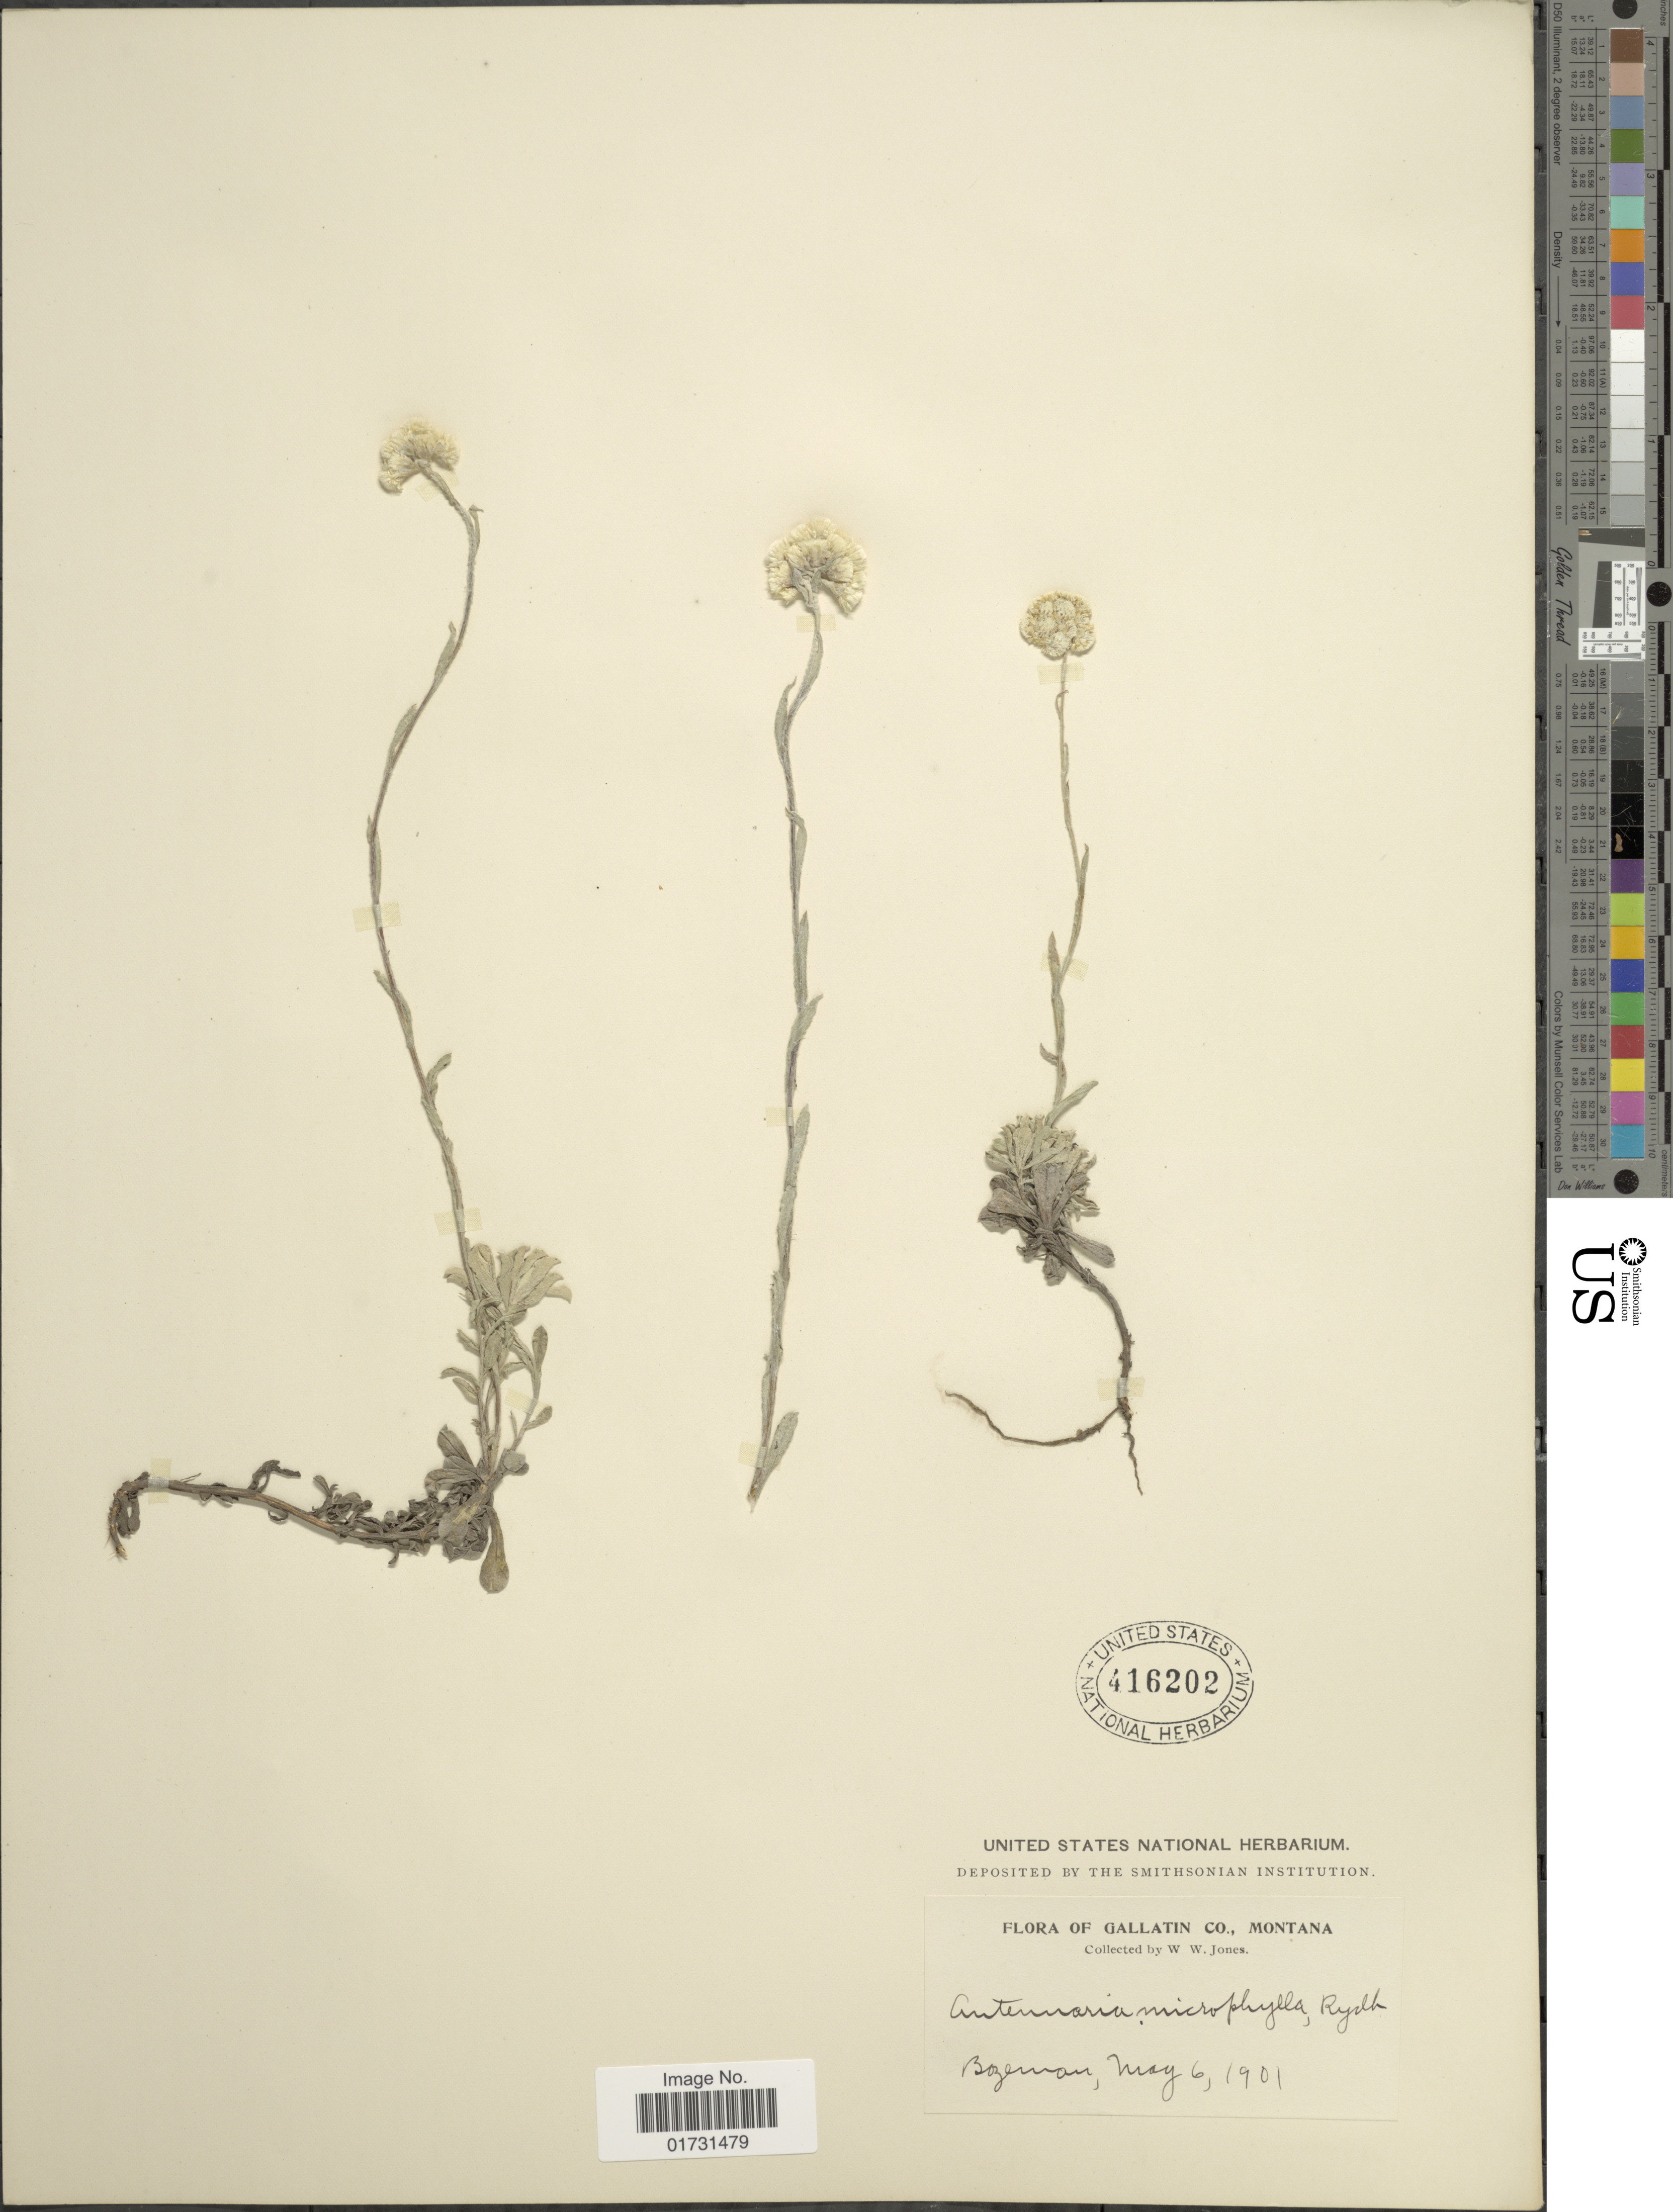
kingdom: Plantae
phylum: Tracheophyta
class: Magnoliopsida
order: Asterales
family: Asteraceae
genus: Antennaria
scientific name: Antennaria microphylla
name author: Rydb.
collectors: W. W. Jones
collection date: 1901-05-06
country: United States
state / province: Montana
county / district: Gallatin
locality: Bozeman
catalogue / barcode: US 416202